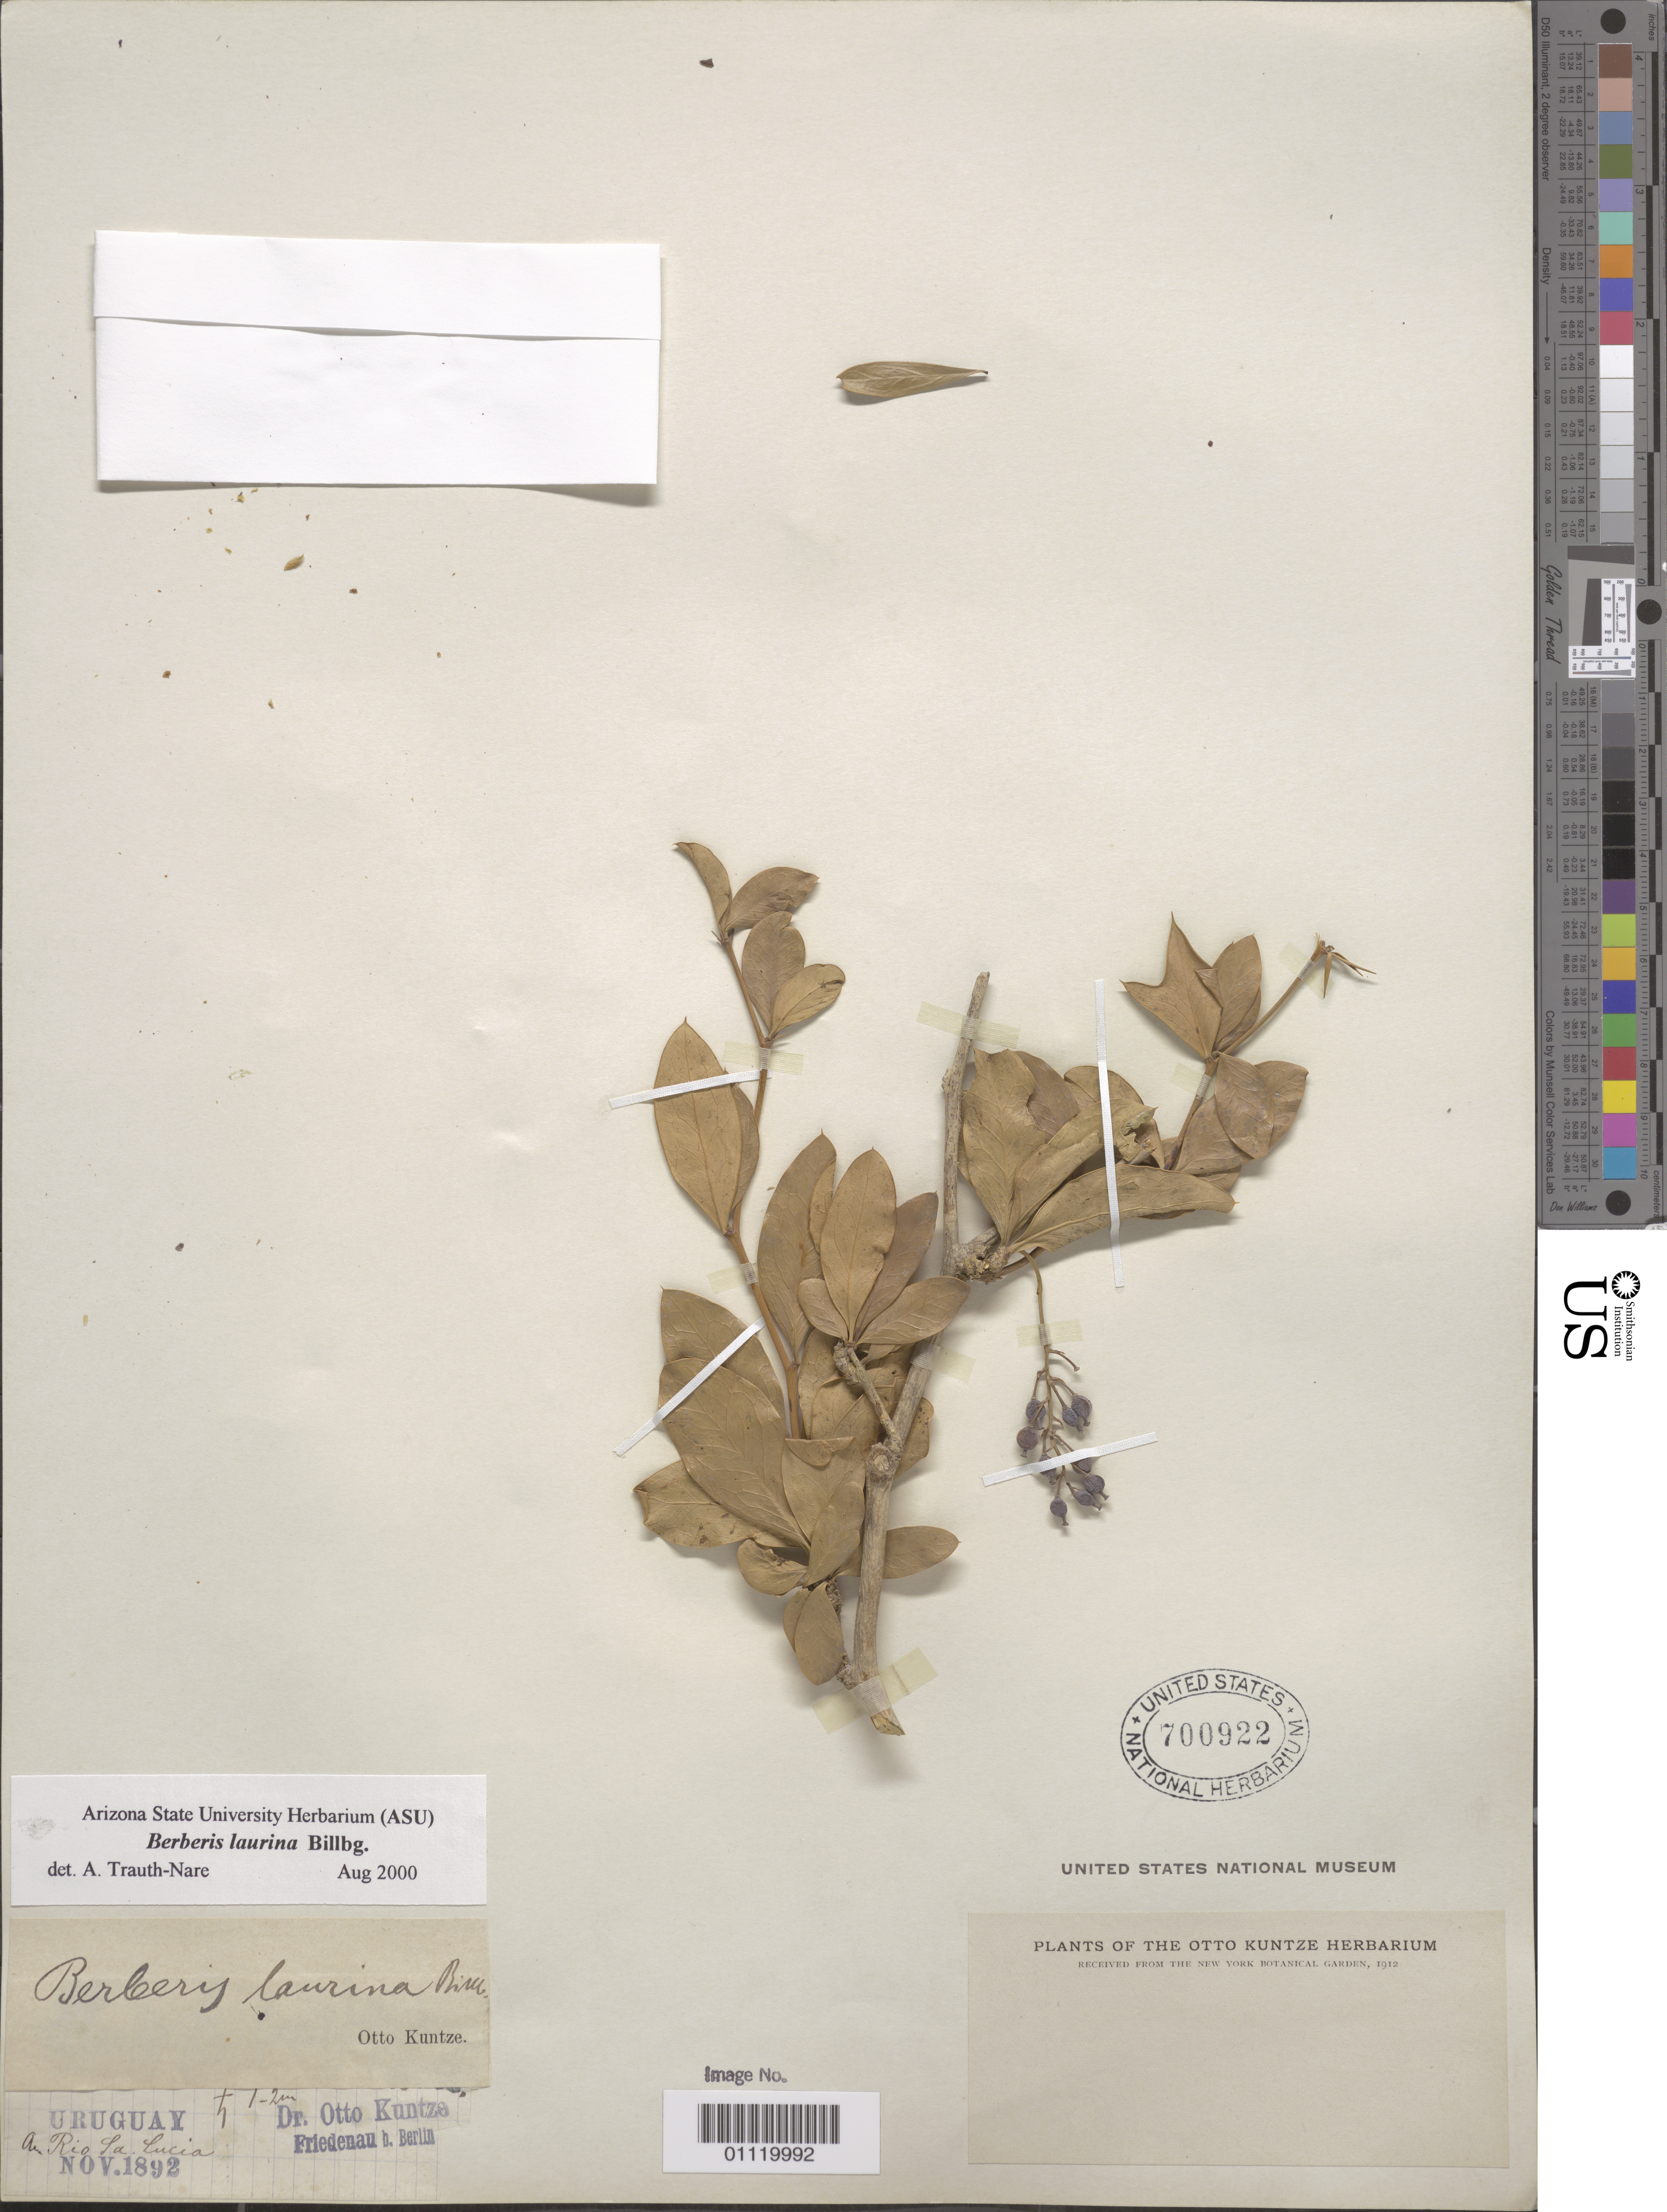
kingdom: Plantae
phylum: Tracheophyta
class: Magnoliopsida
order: Ranunculales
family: Berberidaceae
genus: Berberis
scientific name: Berberis laurina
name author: Thunb.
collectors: C.E.O. Kuntze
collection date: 1892-11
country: Uruguay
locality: Rio Sa Lucia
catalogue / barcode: US 700922